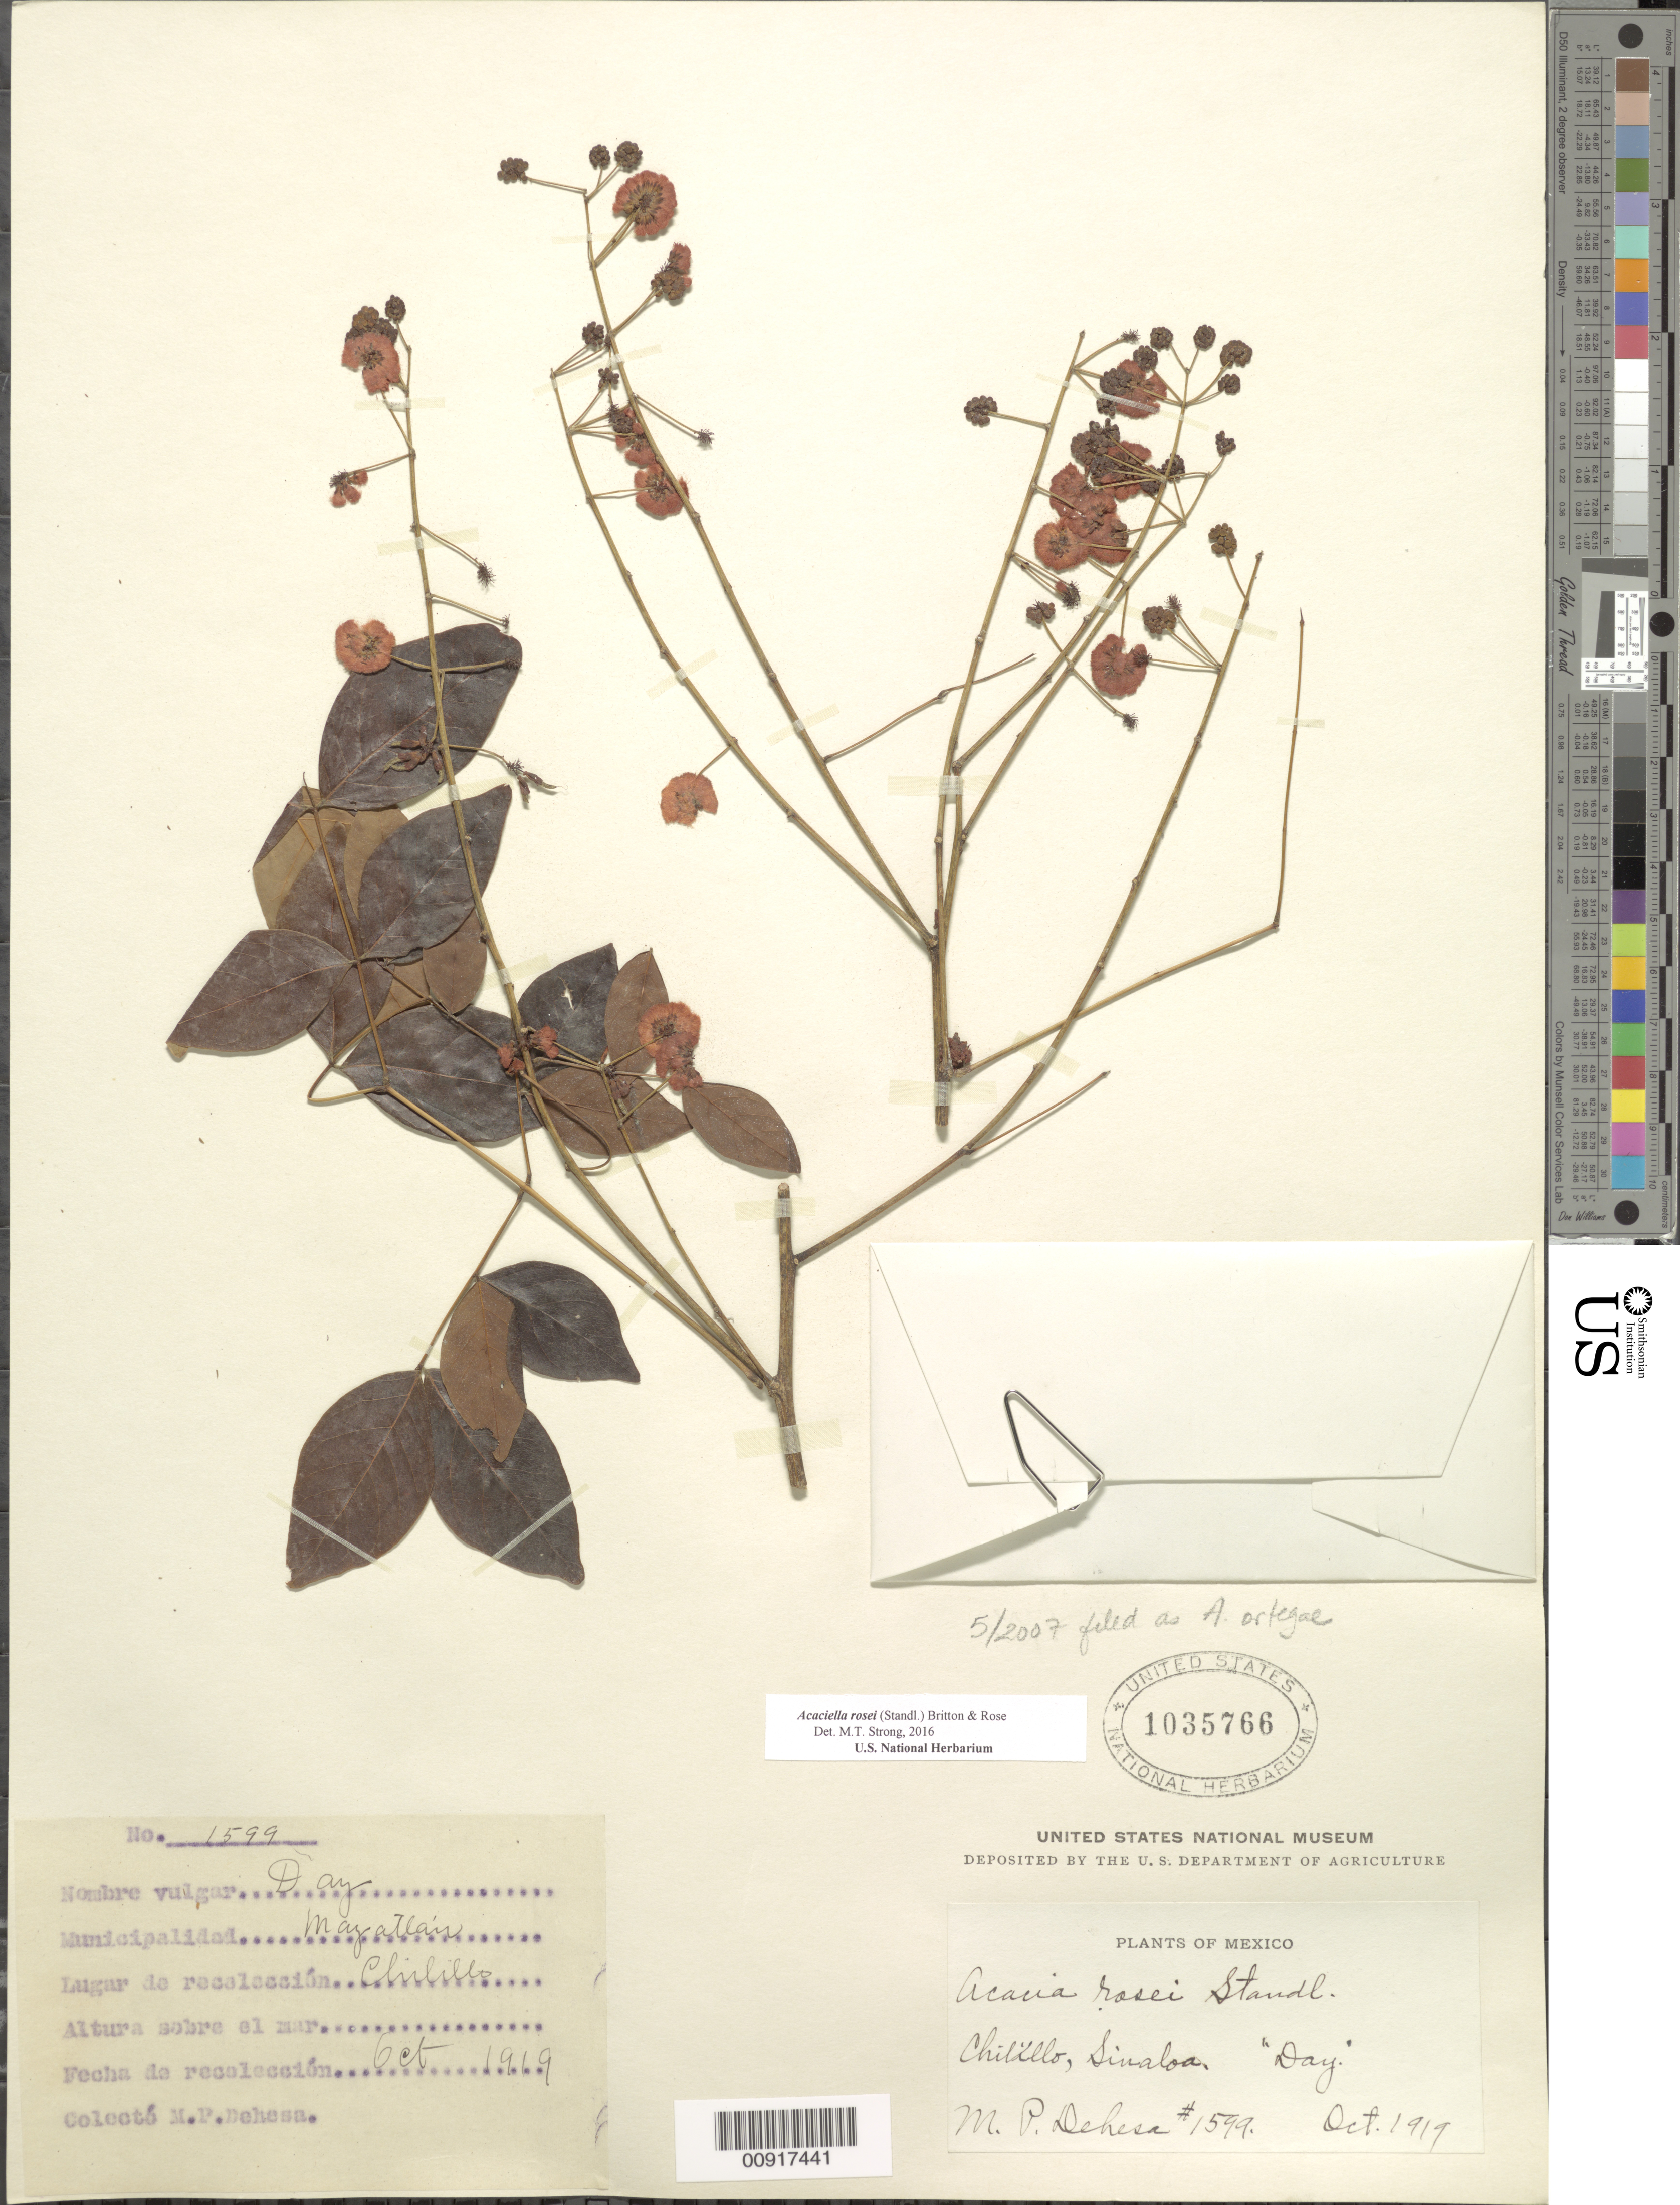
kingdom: Plantae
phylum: Tracheophyta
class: Magnoliopsida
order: Fabales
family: Fabaceae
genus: Acaciella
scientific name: Acaciella rosei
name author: (Standl.) Britton & Rose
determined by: Strong, M. T., (US), Smithsonian Institution - National Museum of Natural History (UNITED STATES)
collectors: M. Dehesa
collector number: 1599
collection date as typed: Oct 1919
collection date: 1919-10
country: Mexico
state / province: Sinaloa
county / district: Mazatlán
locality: Chilillo, Sinaloa. Municipalidad Mazatlán.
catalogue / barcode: US 1035766